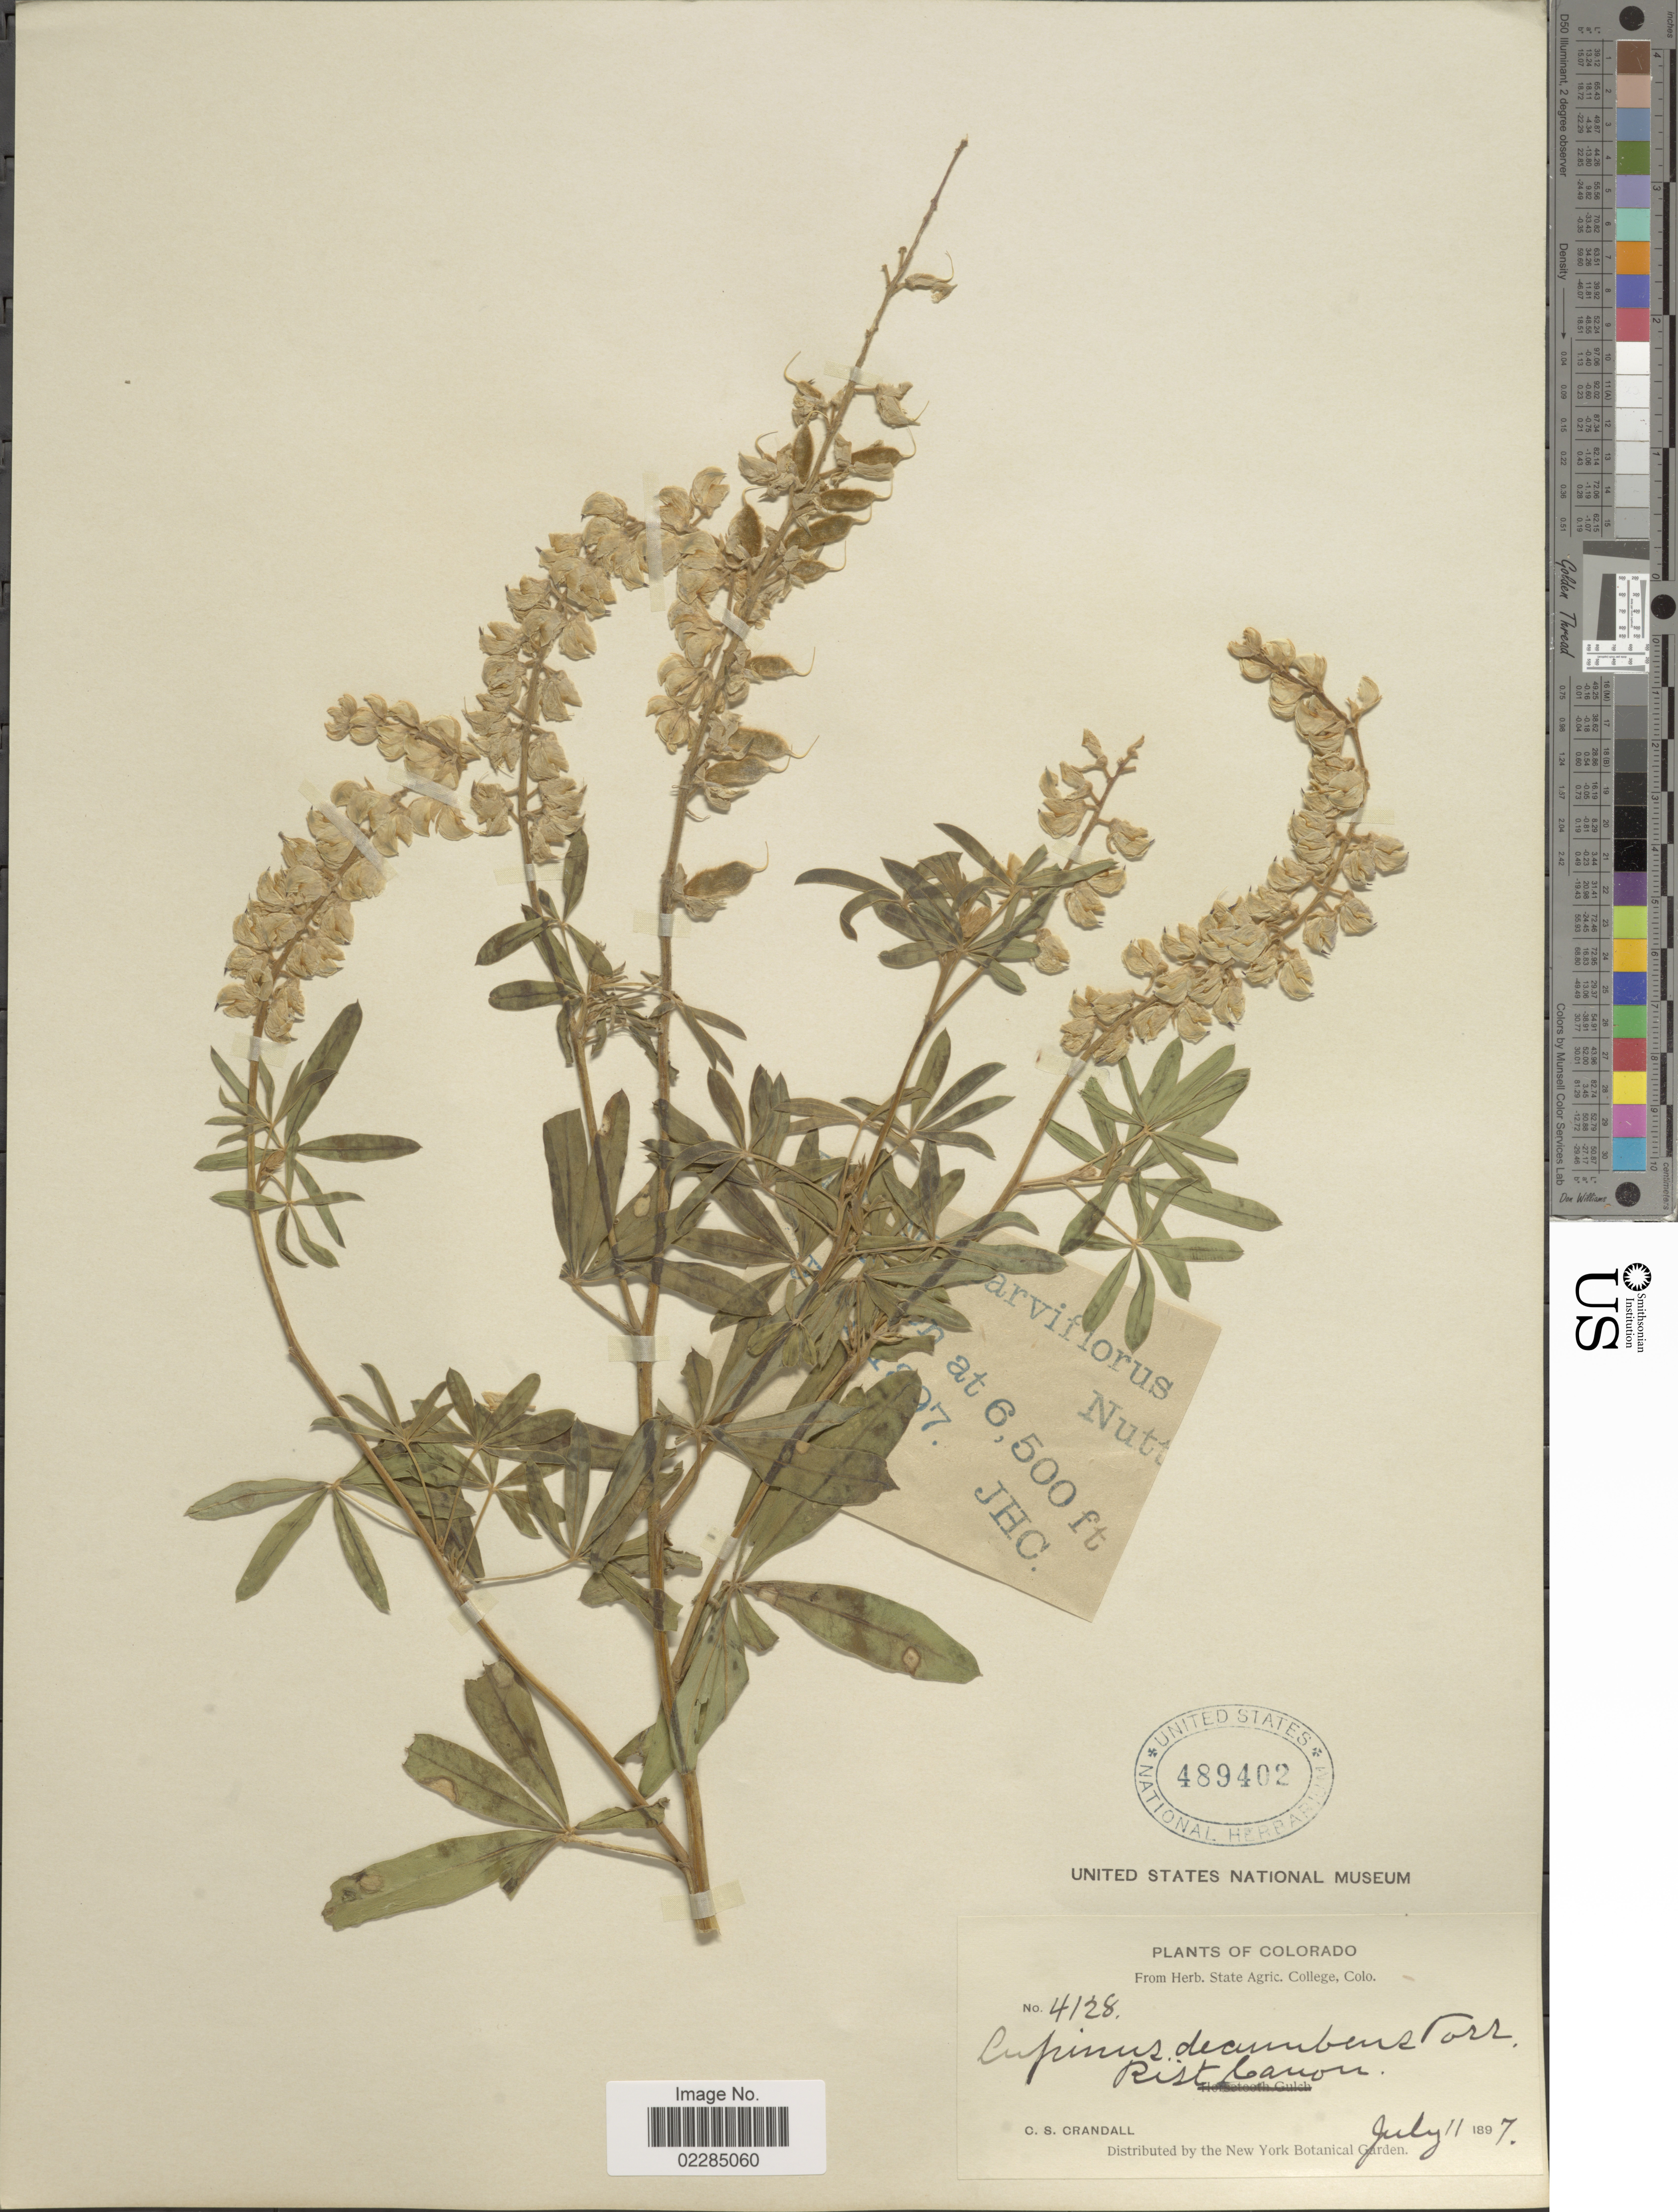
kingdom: Plantae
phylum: Tracheophyta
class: Magnoliopsida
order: Fabales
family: Fabaceae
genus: Lupinus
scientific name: Lupinus decumbens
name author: Torr.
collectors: C. Crandall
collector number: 4128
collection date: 1897-07-11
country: United States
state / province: Colorado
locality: Rist Canon (Canyon)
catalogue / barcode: US 489402